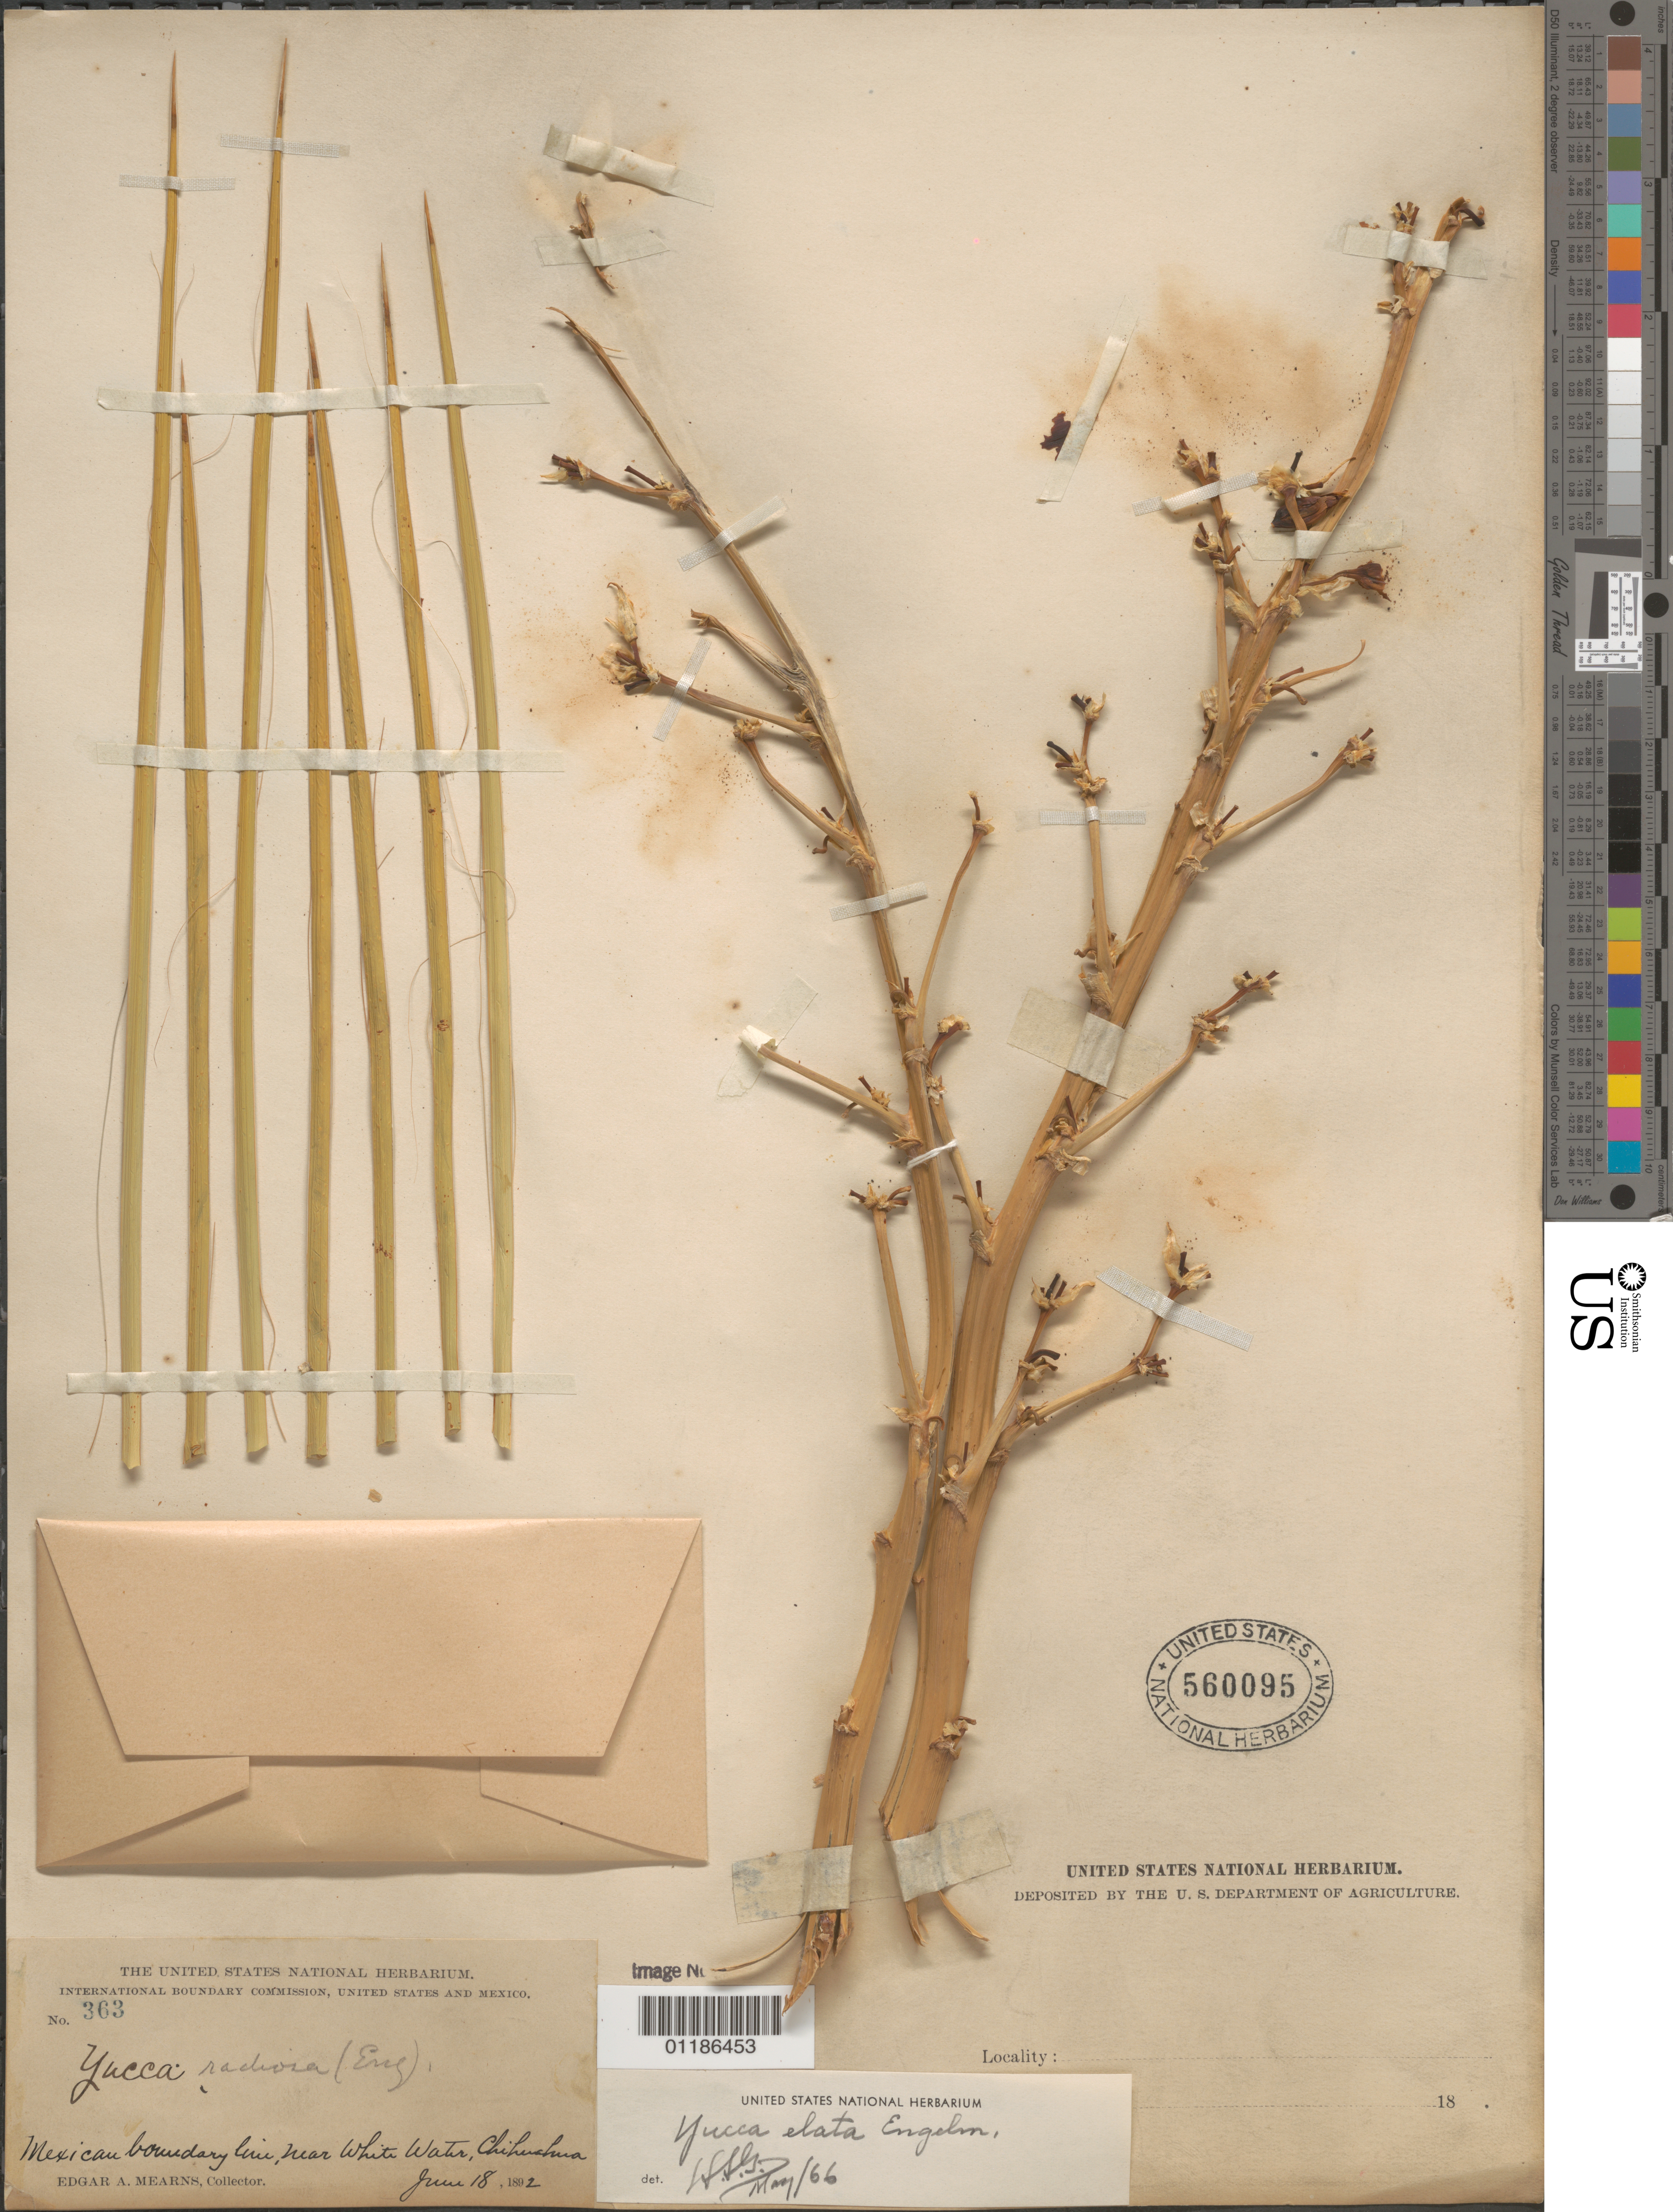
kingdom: Plantae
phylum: Tracheophyta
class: Liliopsida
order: Asparagales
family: Asparagaceae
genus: Yucca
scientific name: Yucca elata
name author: (Engelm.) Engelm.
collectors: E. A. Mearns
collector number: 363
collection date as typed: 18 Jun 1892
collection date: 1892-06-18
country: Mexico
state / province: Chihuahua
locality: Mexican Boundary Line, near White Water, Chihuahua.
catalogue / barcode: US 560095